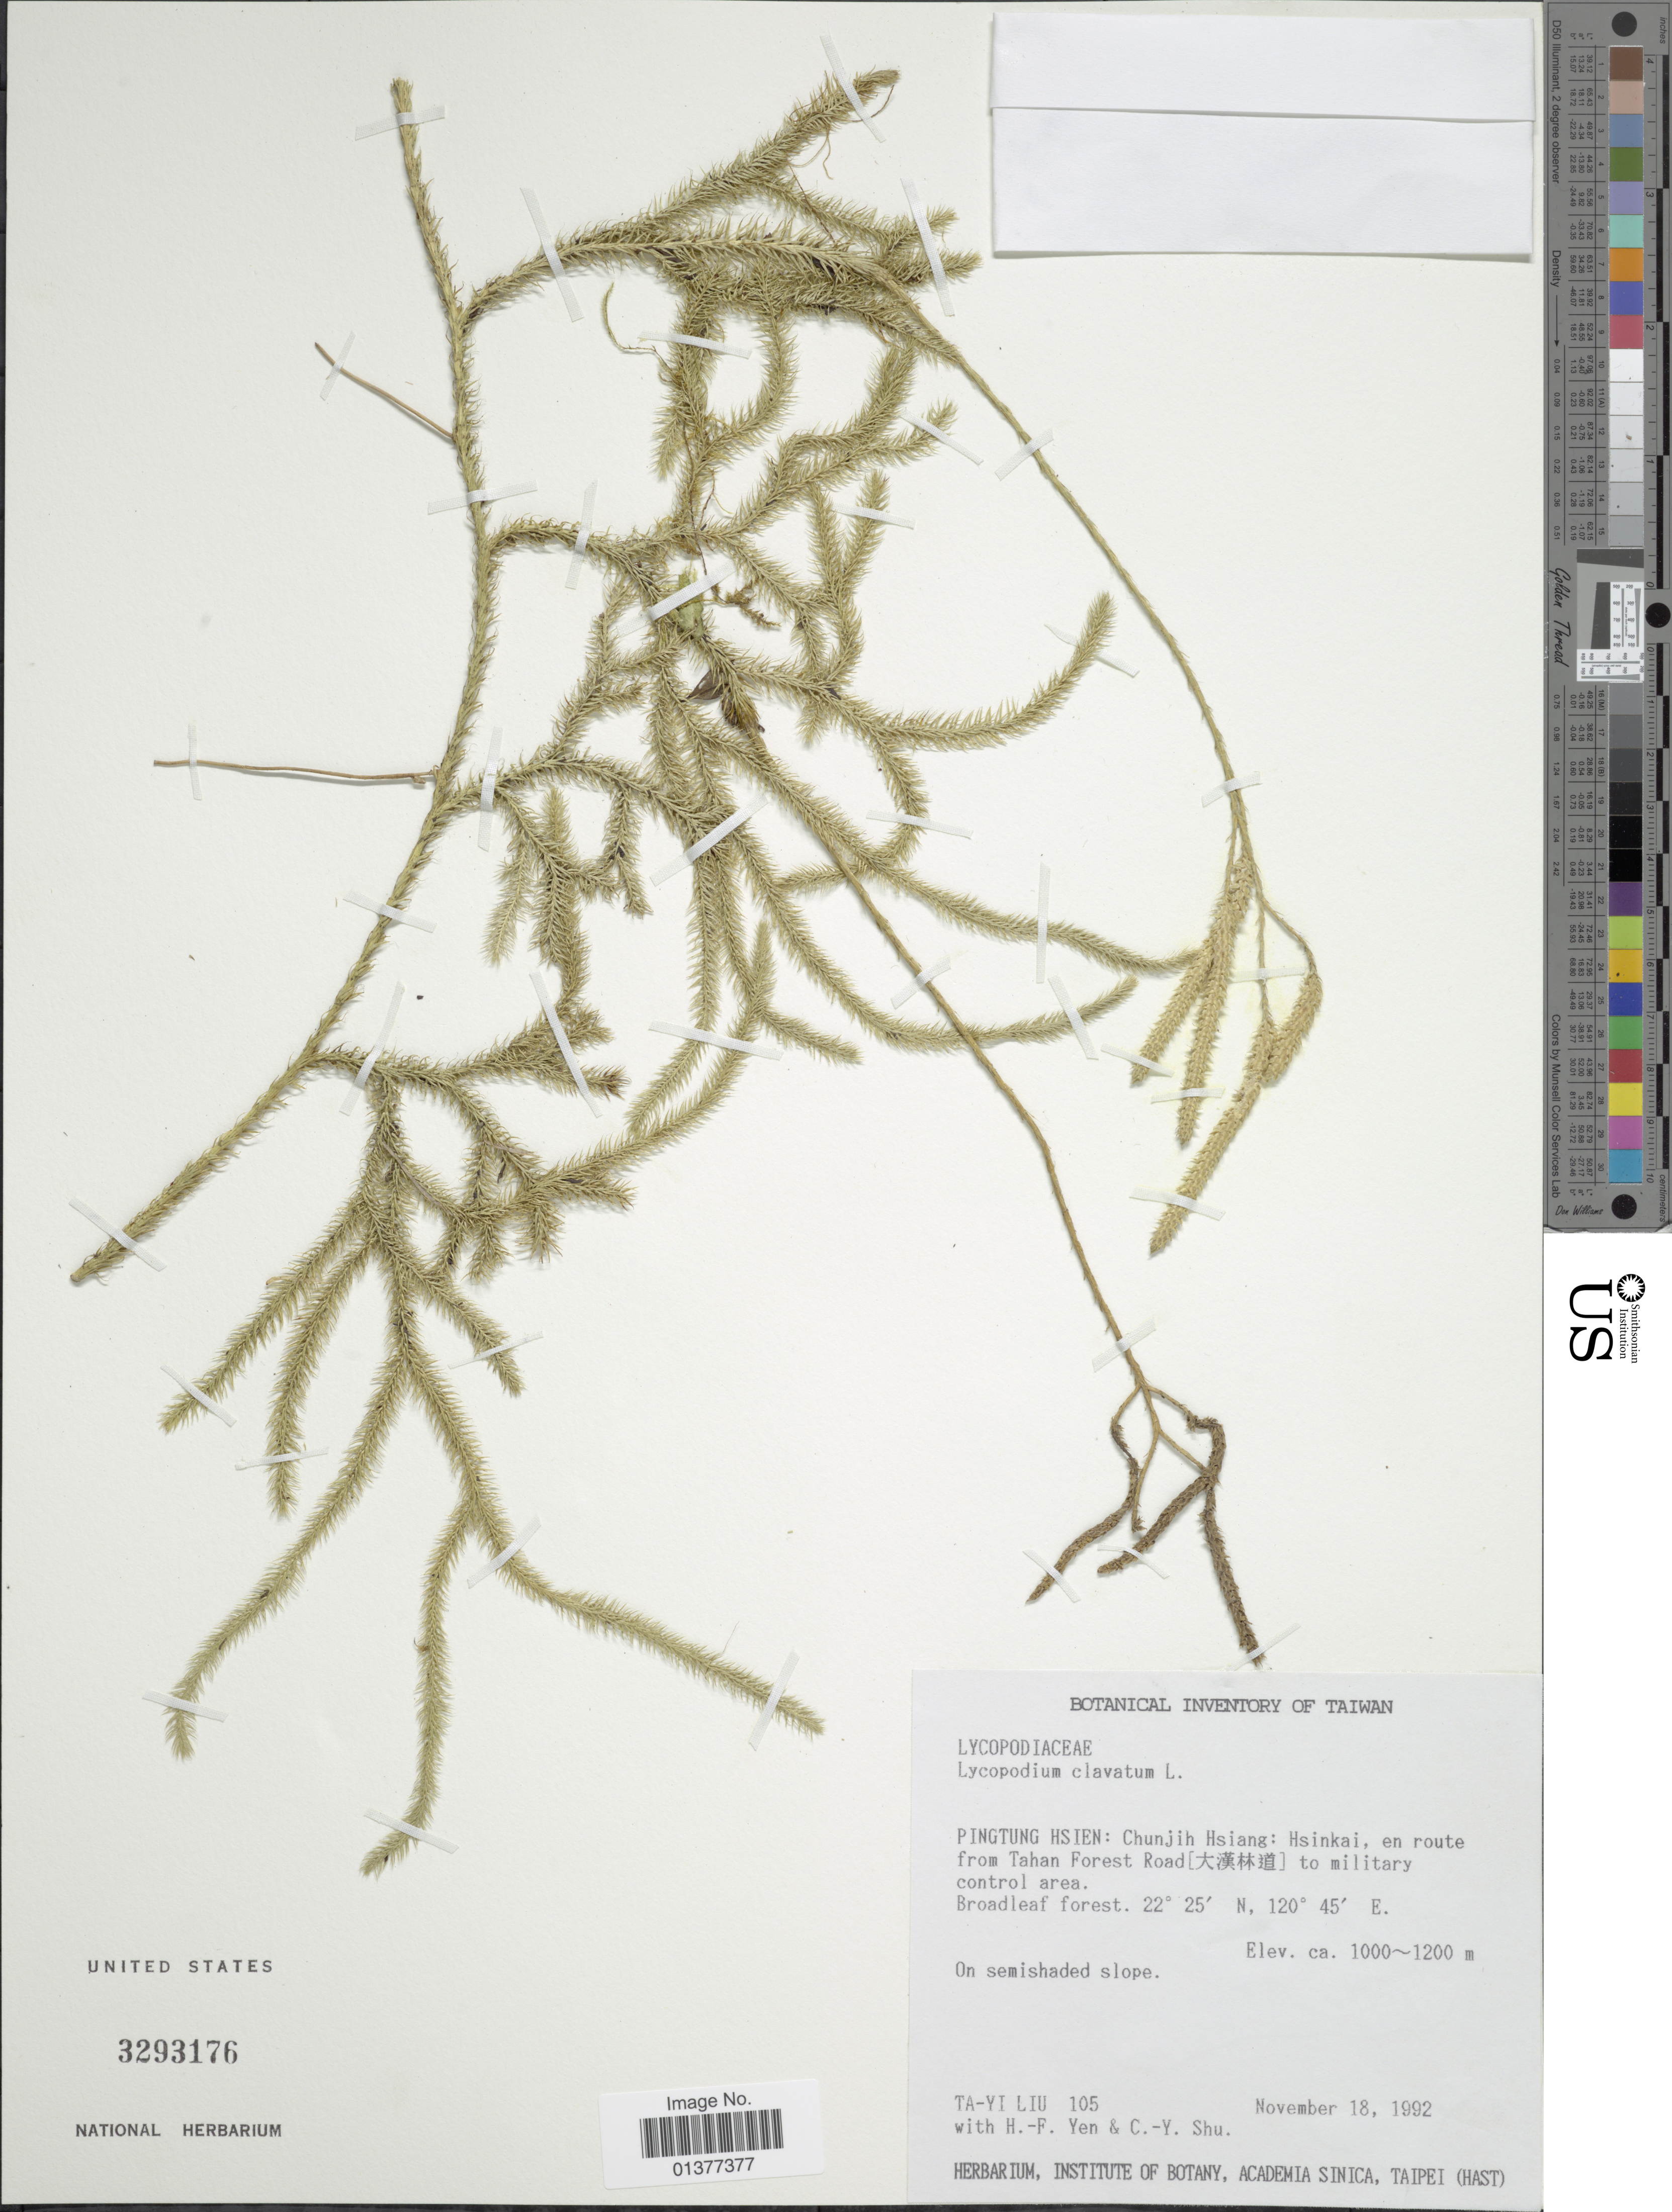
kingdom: Plantae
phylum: Tracheophyta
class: Lycopodiopsida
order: Lycopodiales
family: Lycopodiaceae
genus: Lycopodium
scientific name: Lycopodium clavatum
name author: L.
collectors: T. Lui, H. Yen & C. Shu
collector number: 105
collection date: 1992-11-18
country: Taiwan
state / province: Pingtung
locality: Pingtung Hsien: Chunjih Hsiang: Hsinkai, en route from Tahan Forest road to military control area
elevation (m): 1000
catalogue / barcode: US 3293176